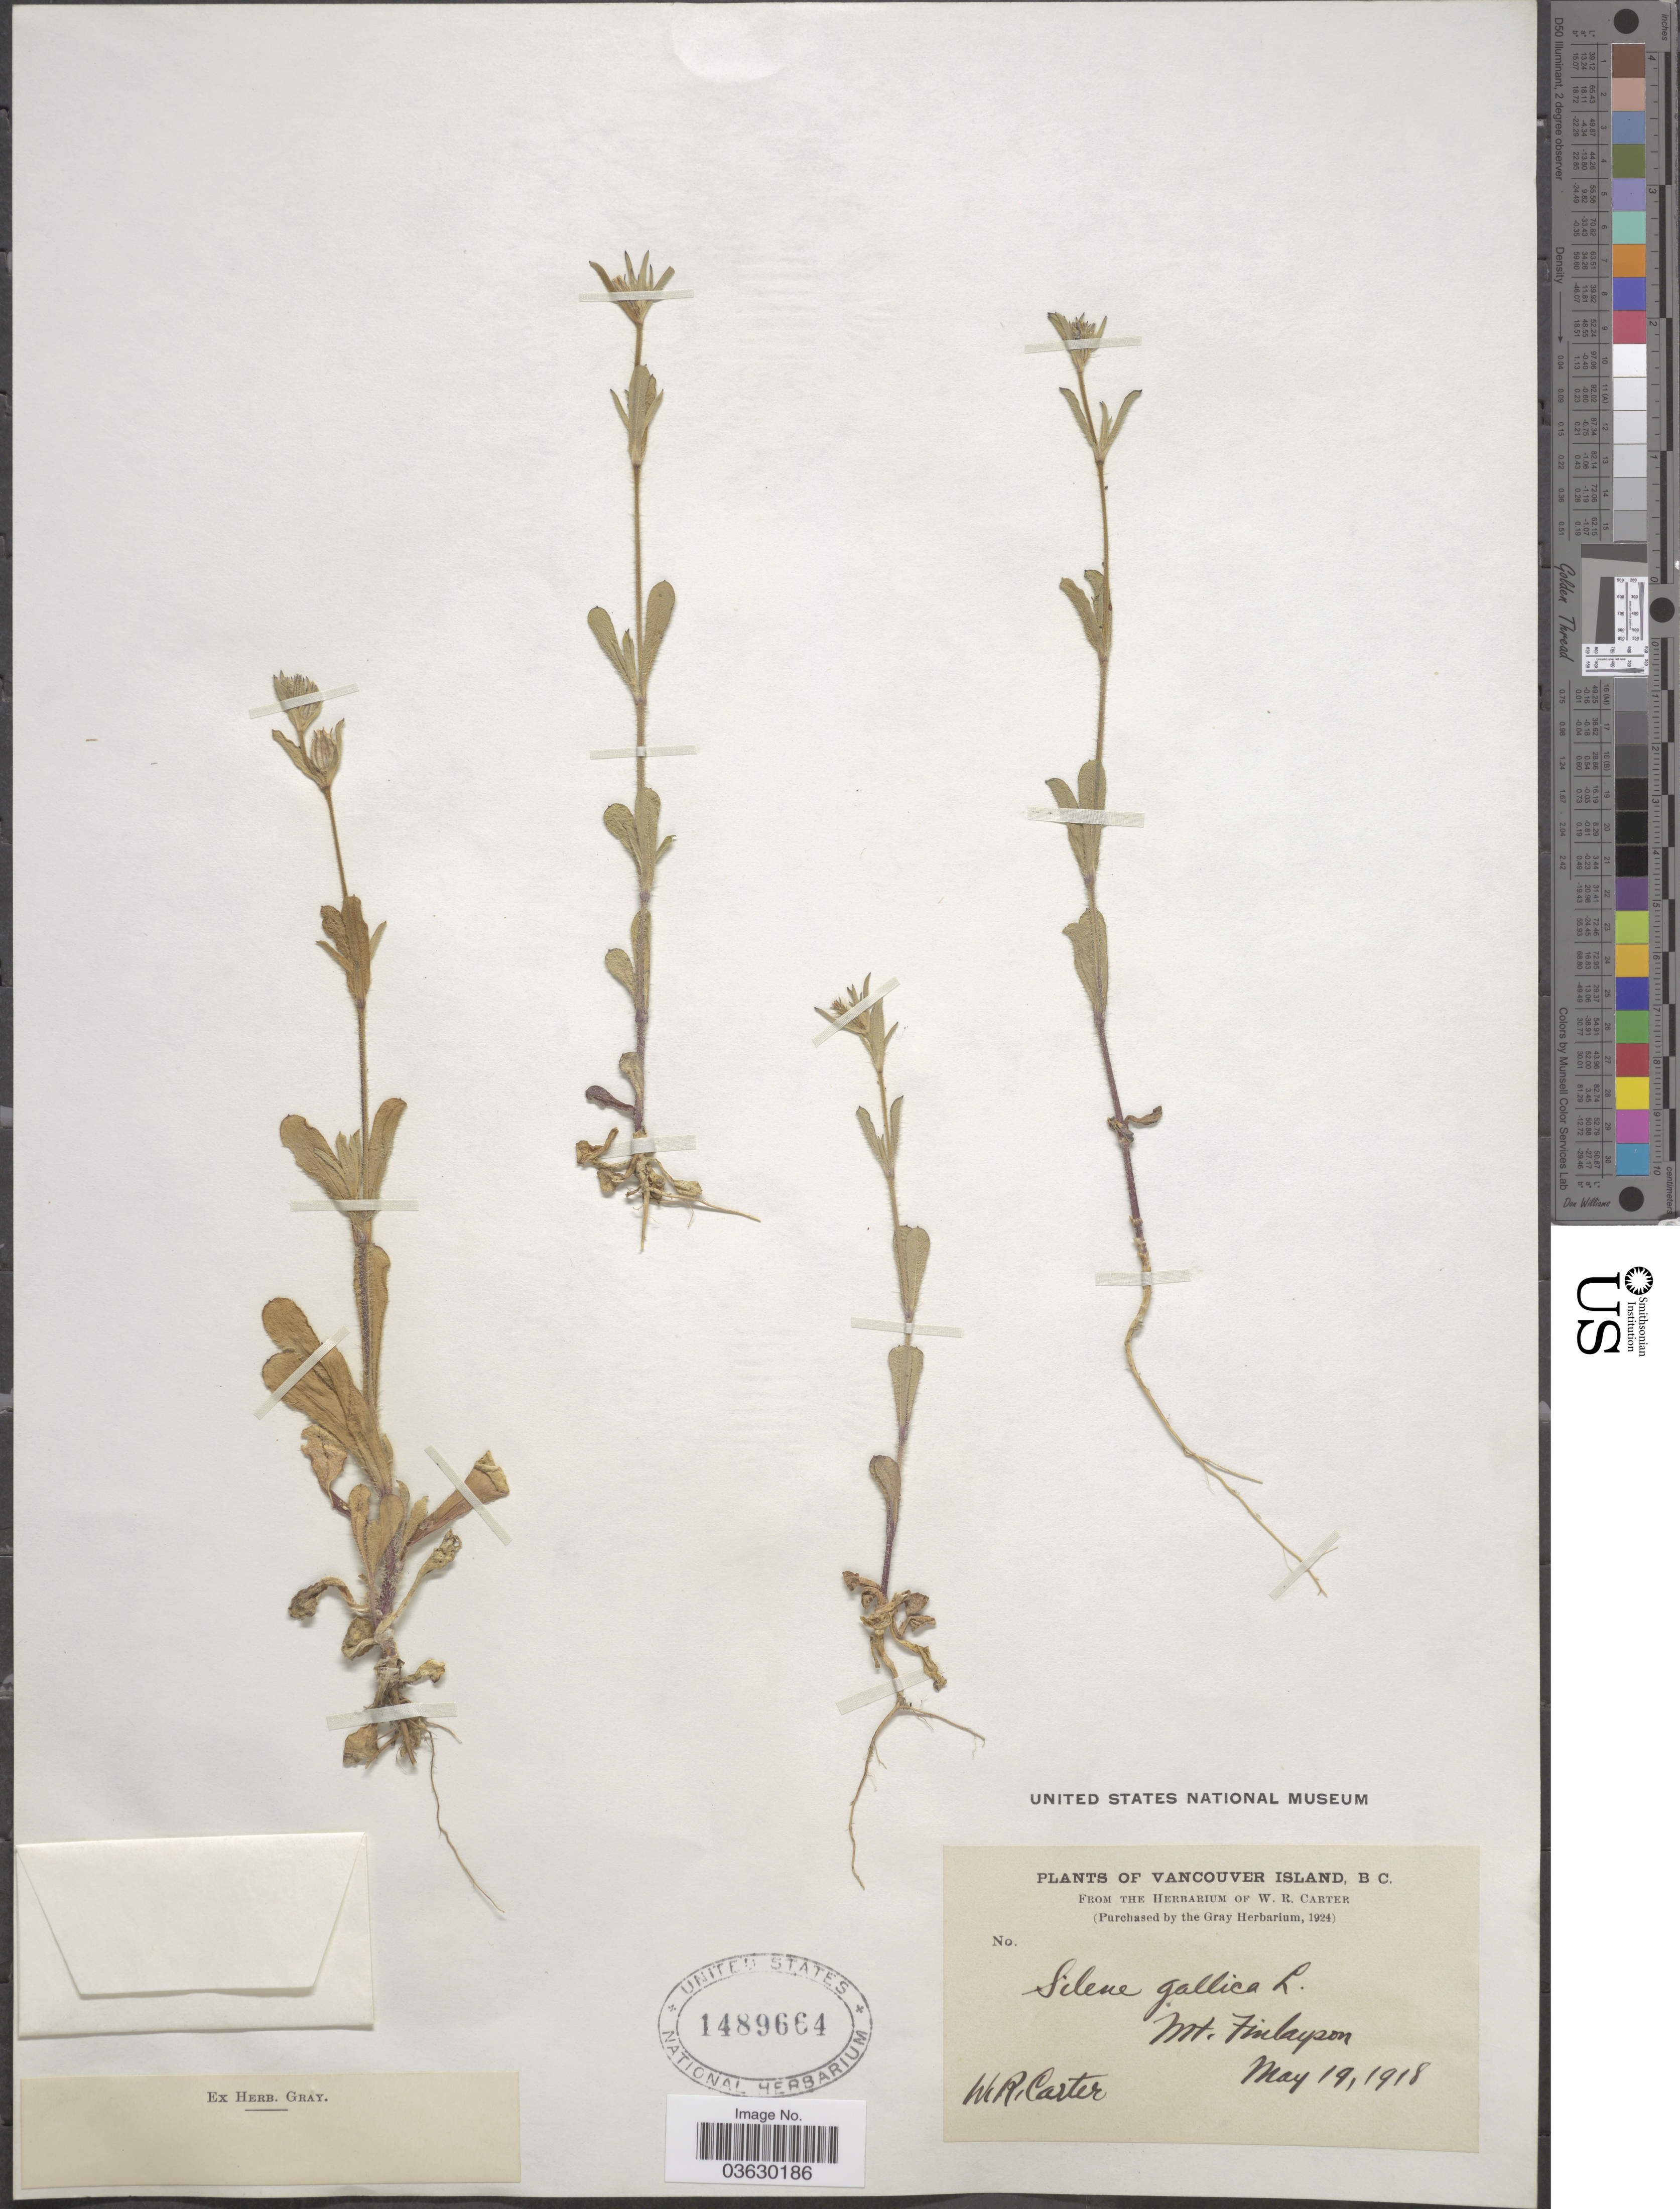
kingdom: Plantae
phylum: Tracheophyta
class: Magnoliopsida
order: Caryophyllales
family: Caryophyllaceae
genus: Silene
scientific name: Silene gallica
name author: L.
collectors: W. R. Carter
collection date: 1918-05-19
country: Canada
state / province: British Columbia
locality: Vancouver Island. Mt. Finlayson.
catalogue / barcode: US 1489664